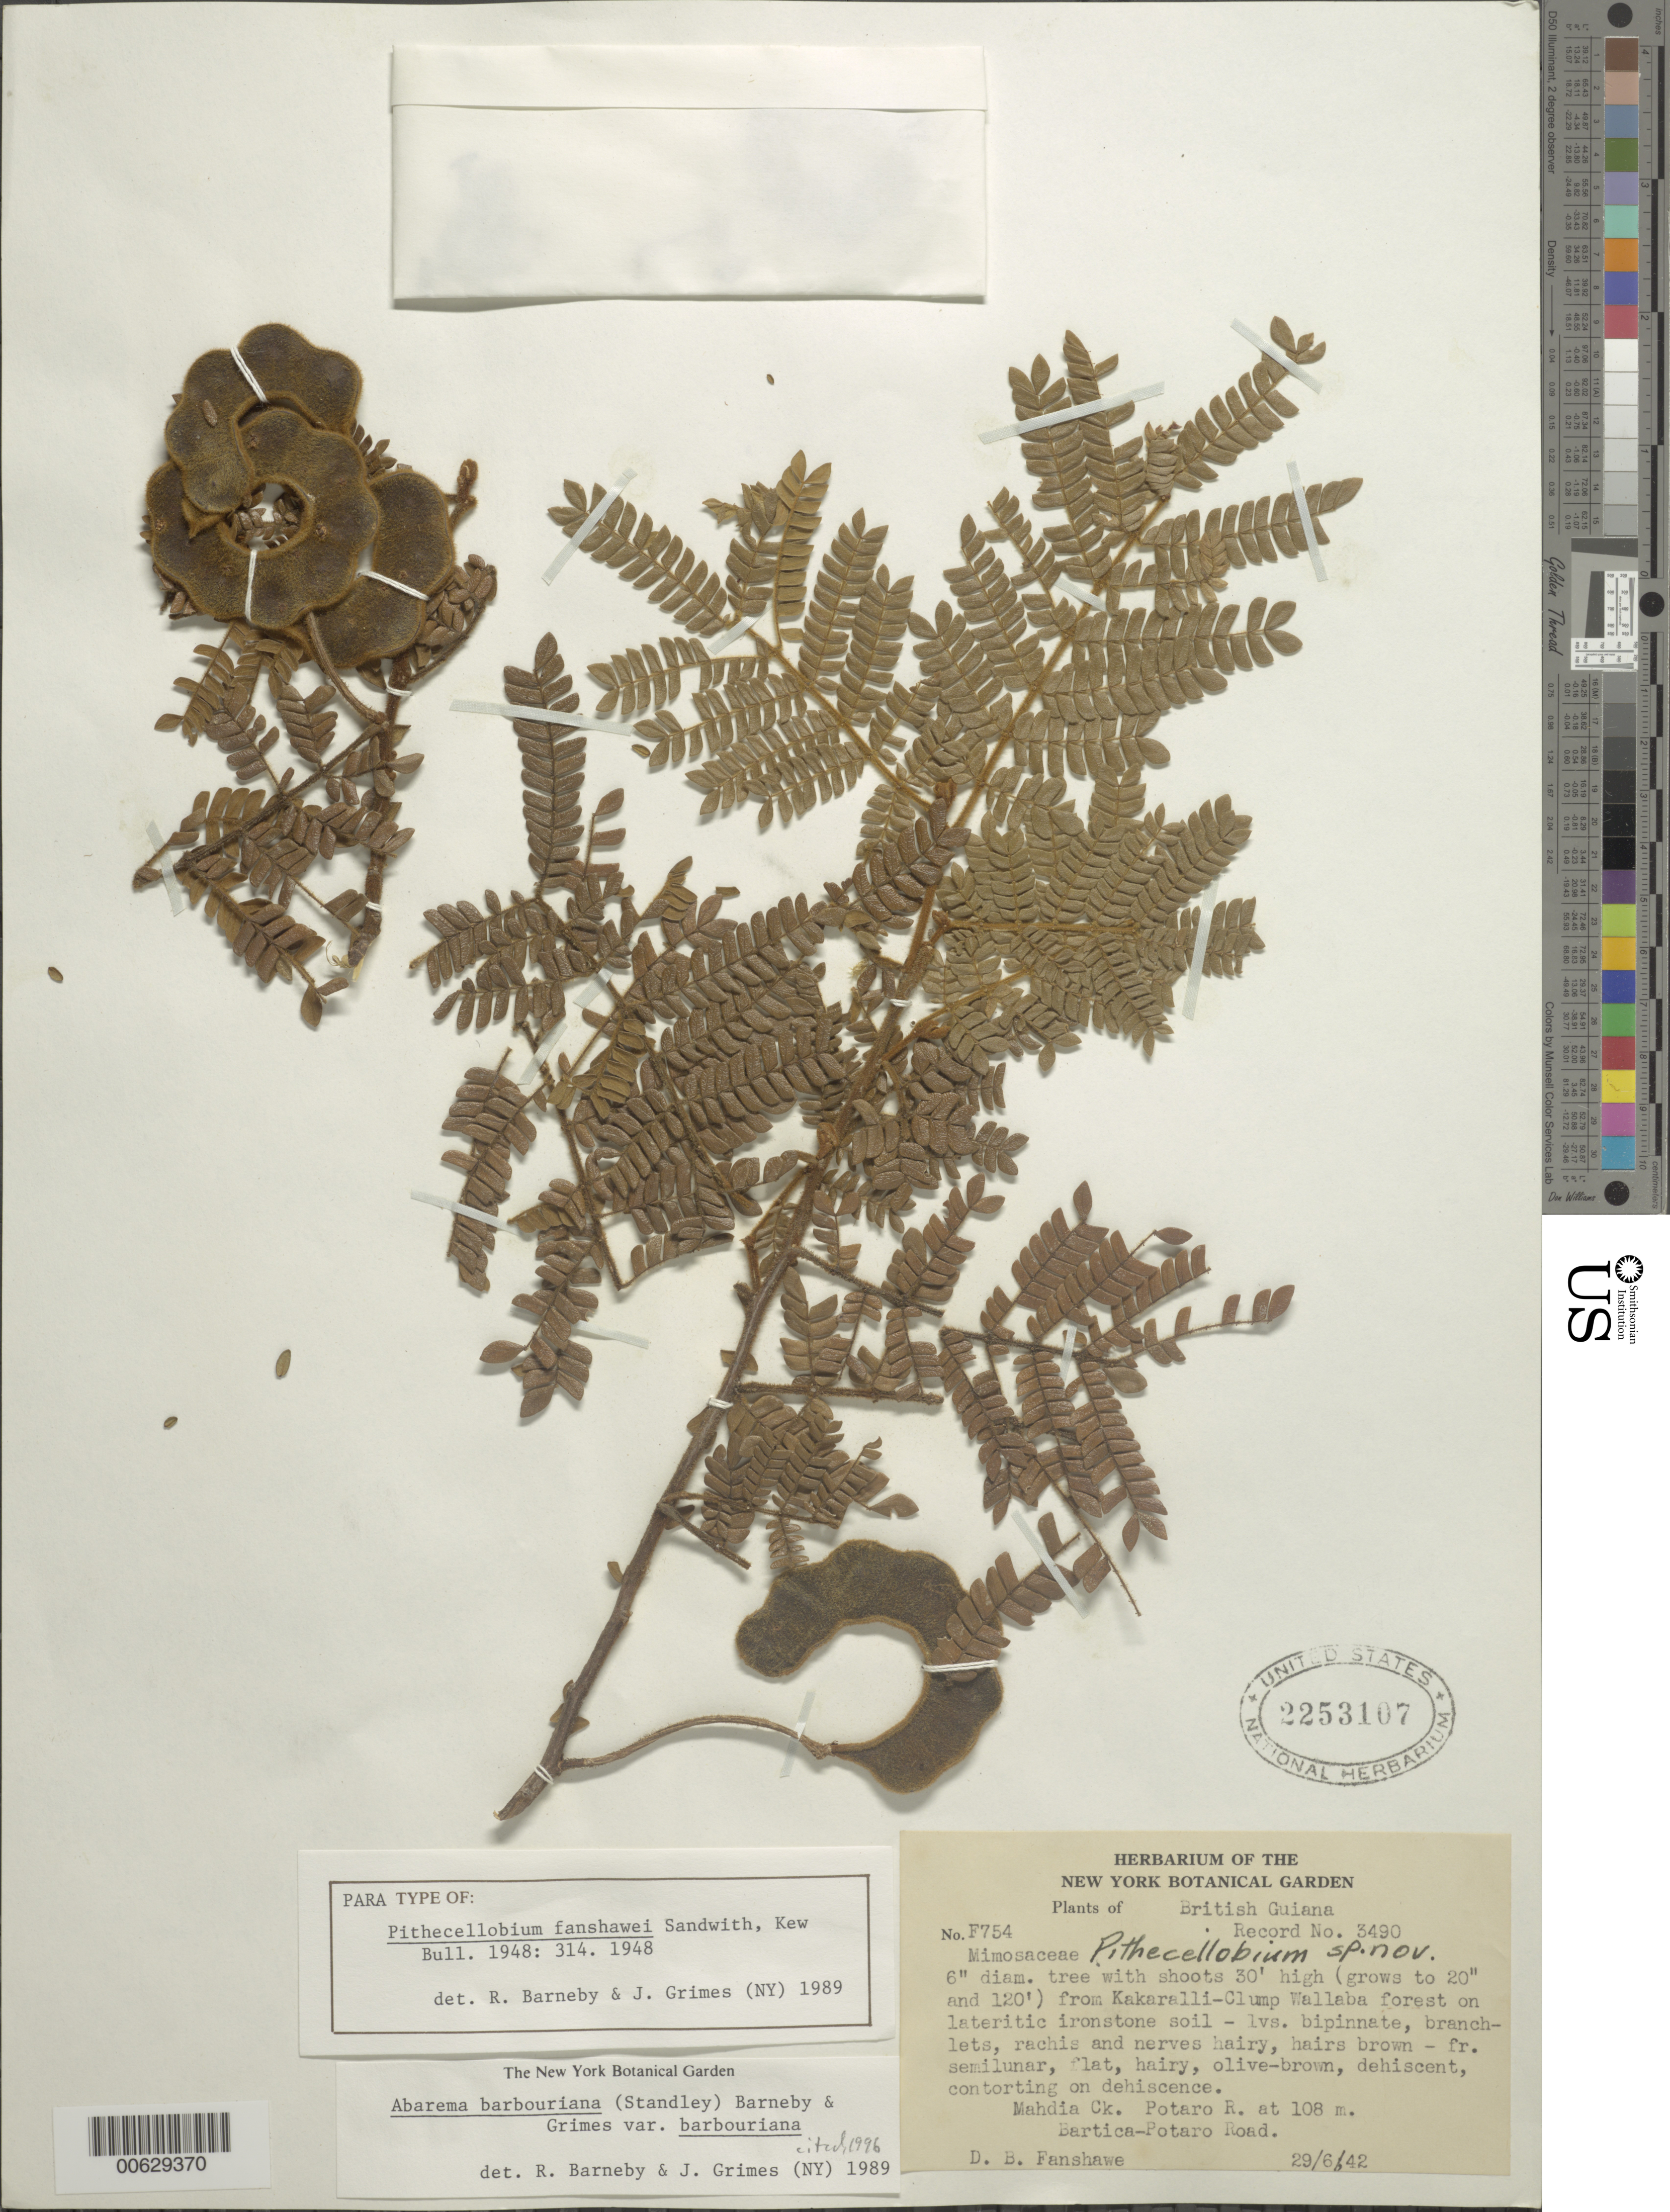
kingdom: Plantae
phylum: Tracheophyta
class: Magnoliopsida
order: Fabales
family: Fabaceae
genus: Abarema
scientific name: Abarema barbouriana var. barbouriana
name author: (Standl.) Barneby & J.W. Grimes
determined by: Barneby, R. C.; Grimes, J. W.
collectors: D. B. Fanshawe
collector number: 3490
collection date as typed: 29-Jun-42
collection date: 1942-06-29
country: Guyana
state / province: Cuyuni-Mazaruni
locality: Mahdia R., Eagle Mt. Govt. Rest House, Bartica-Potaro Road, near mile 115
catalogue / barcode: US 2253107